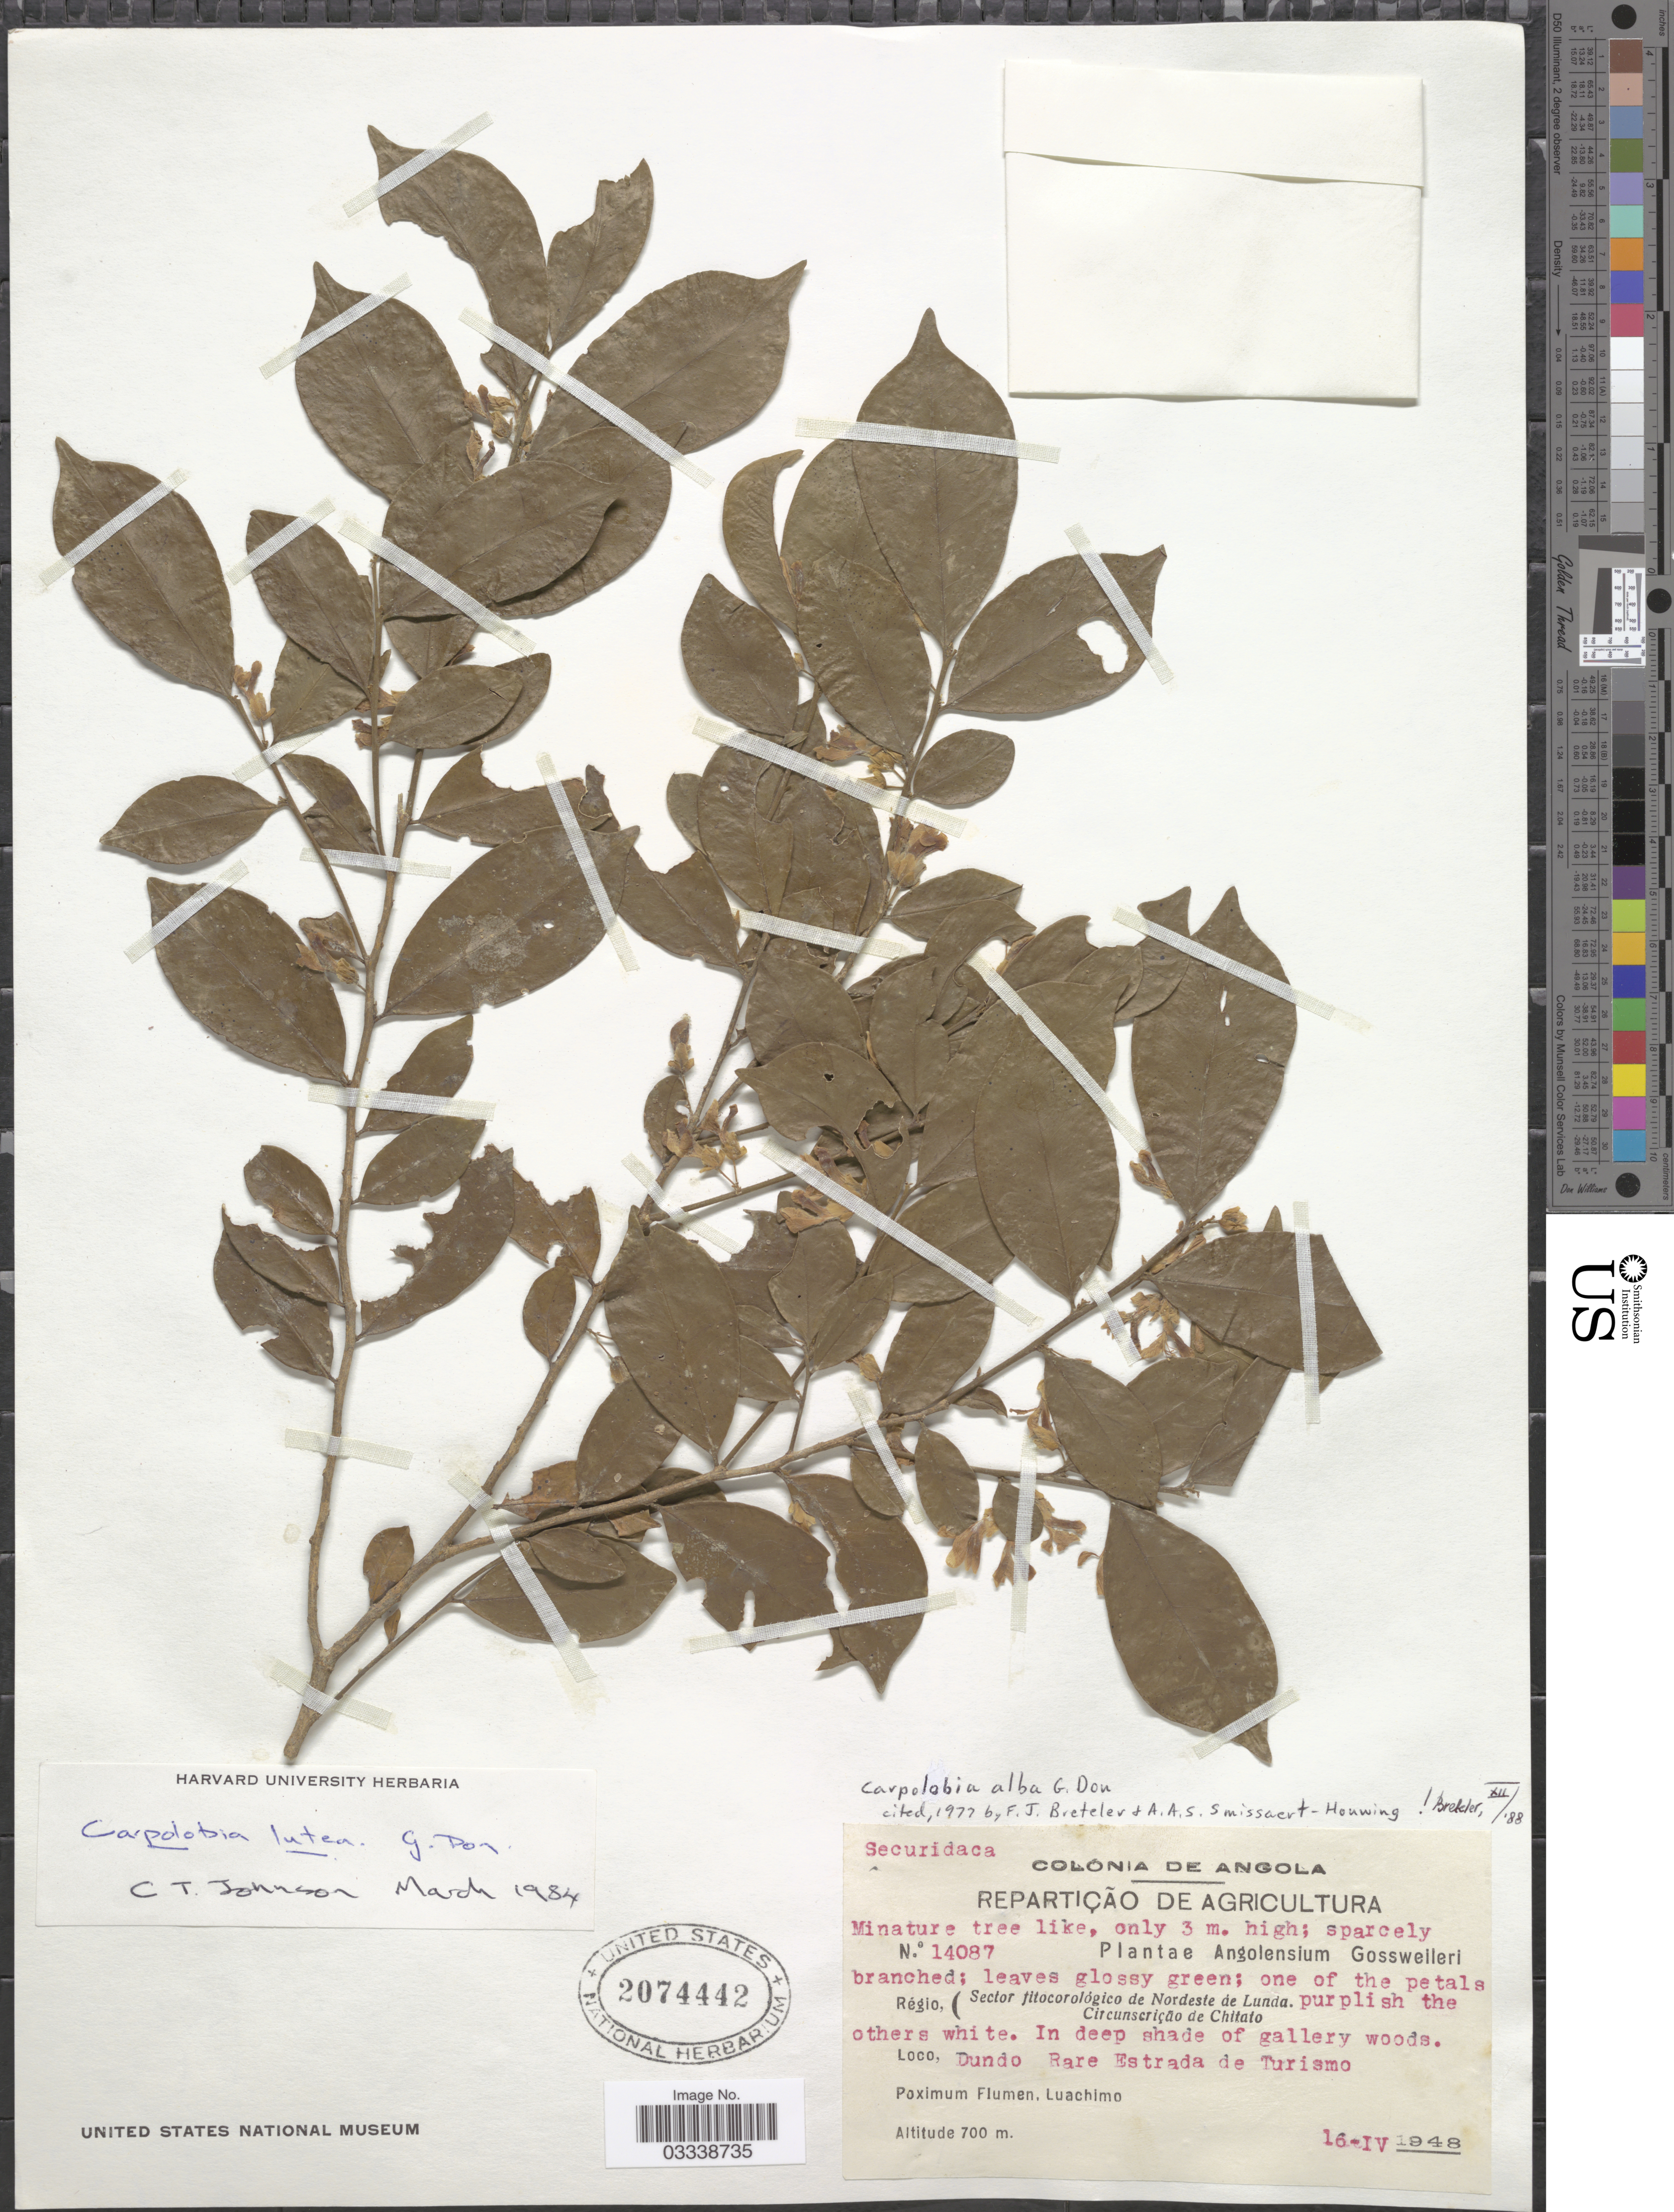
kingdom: Plantae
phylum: Tracheophyta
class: Magnoliopsida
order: Fabales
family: Polygalaceae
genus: Carpolobia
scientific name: Carpolobia alba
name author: G. Don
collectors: -. Gossweiler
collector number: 14087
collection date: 1948-04-16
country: Angola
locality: Régio, (Sector fitocorológica de Nordeste de Lunda. Circunscrição de Chitato. Loco, Dundo Rare Estrada de Turismo.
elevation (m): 700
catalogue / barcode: US 2074442